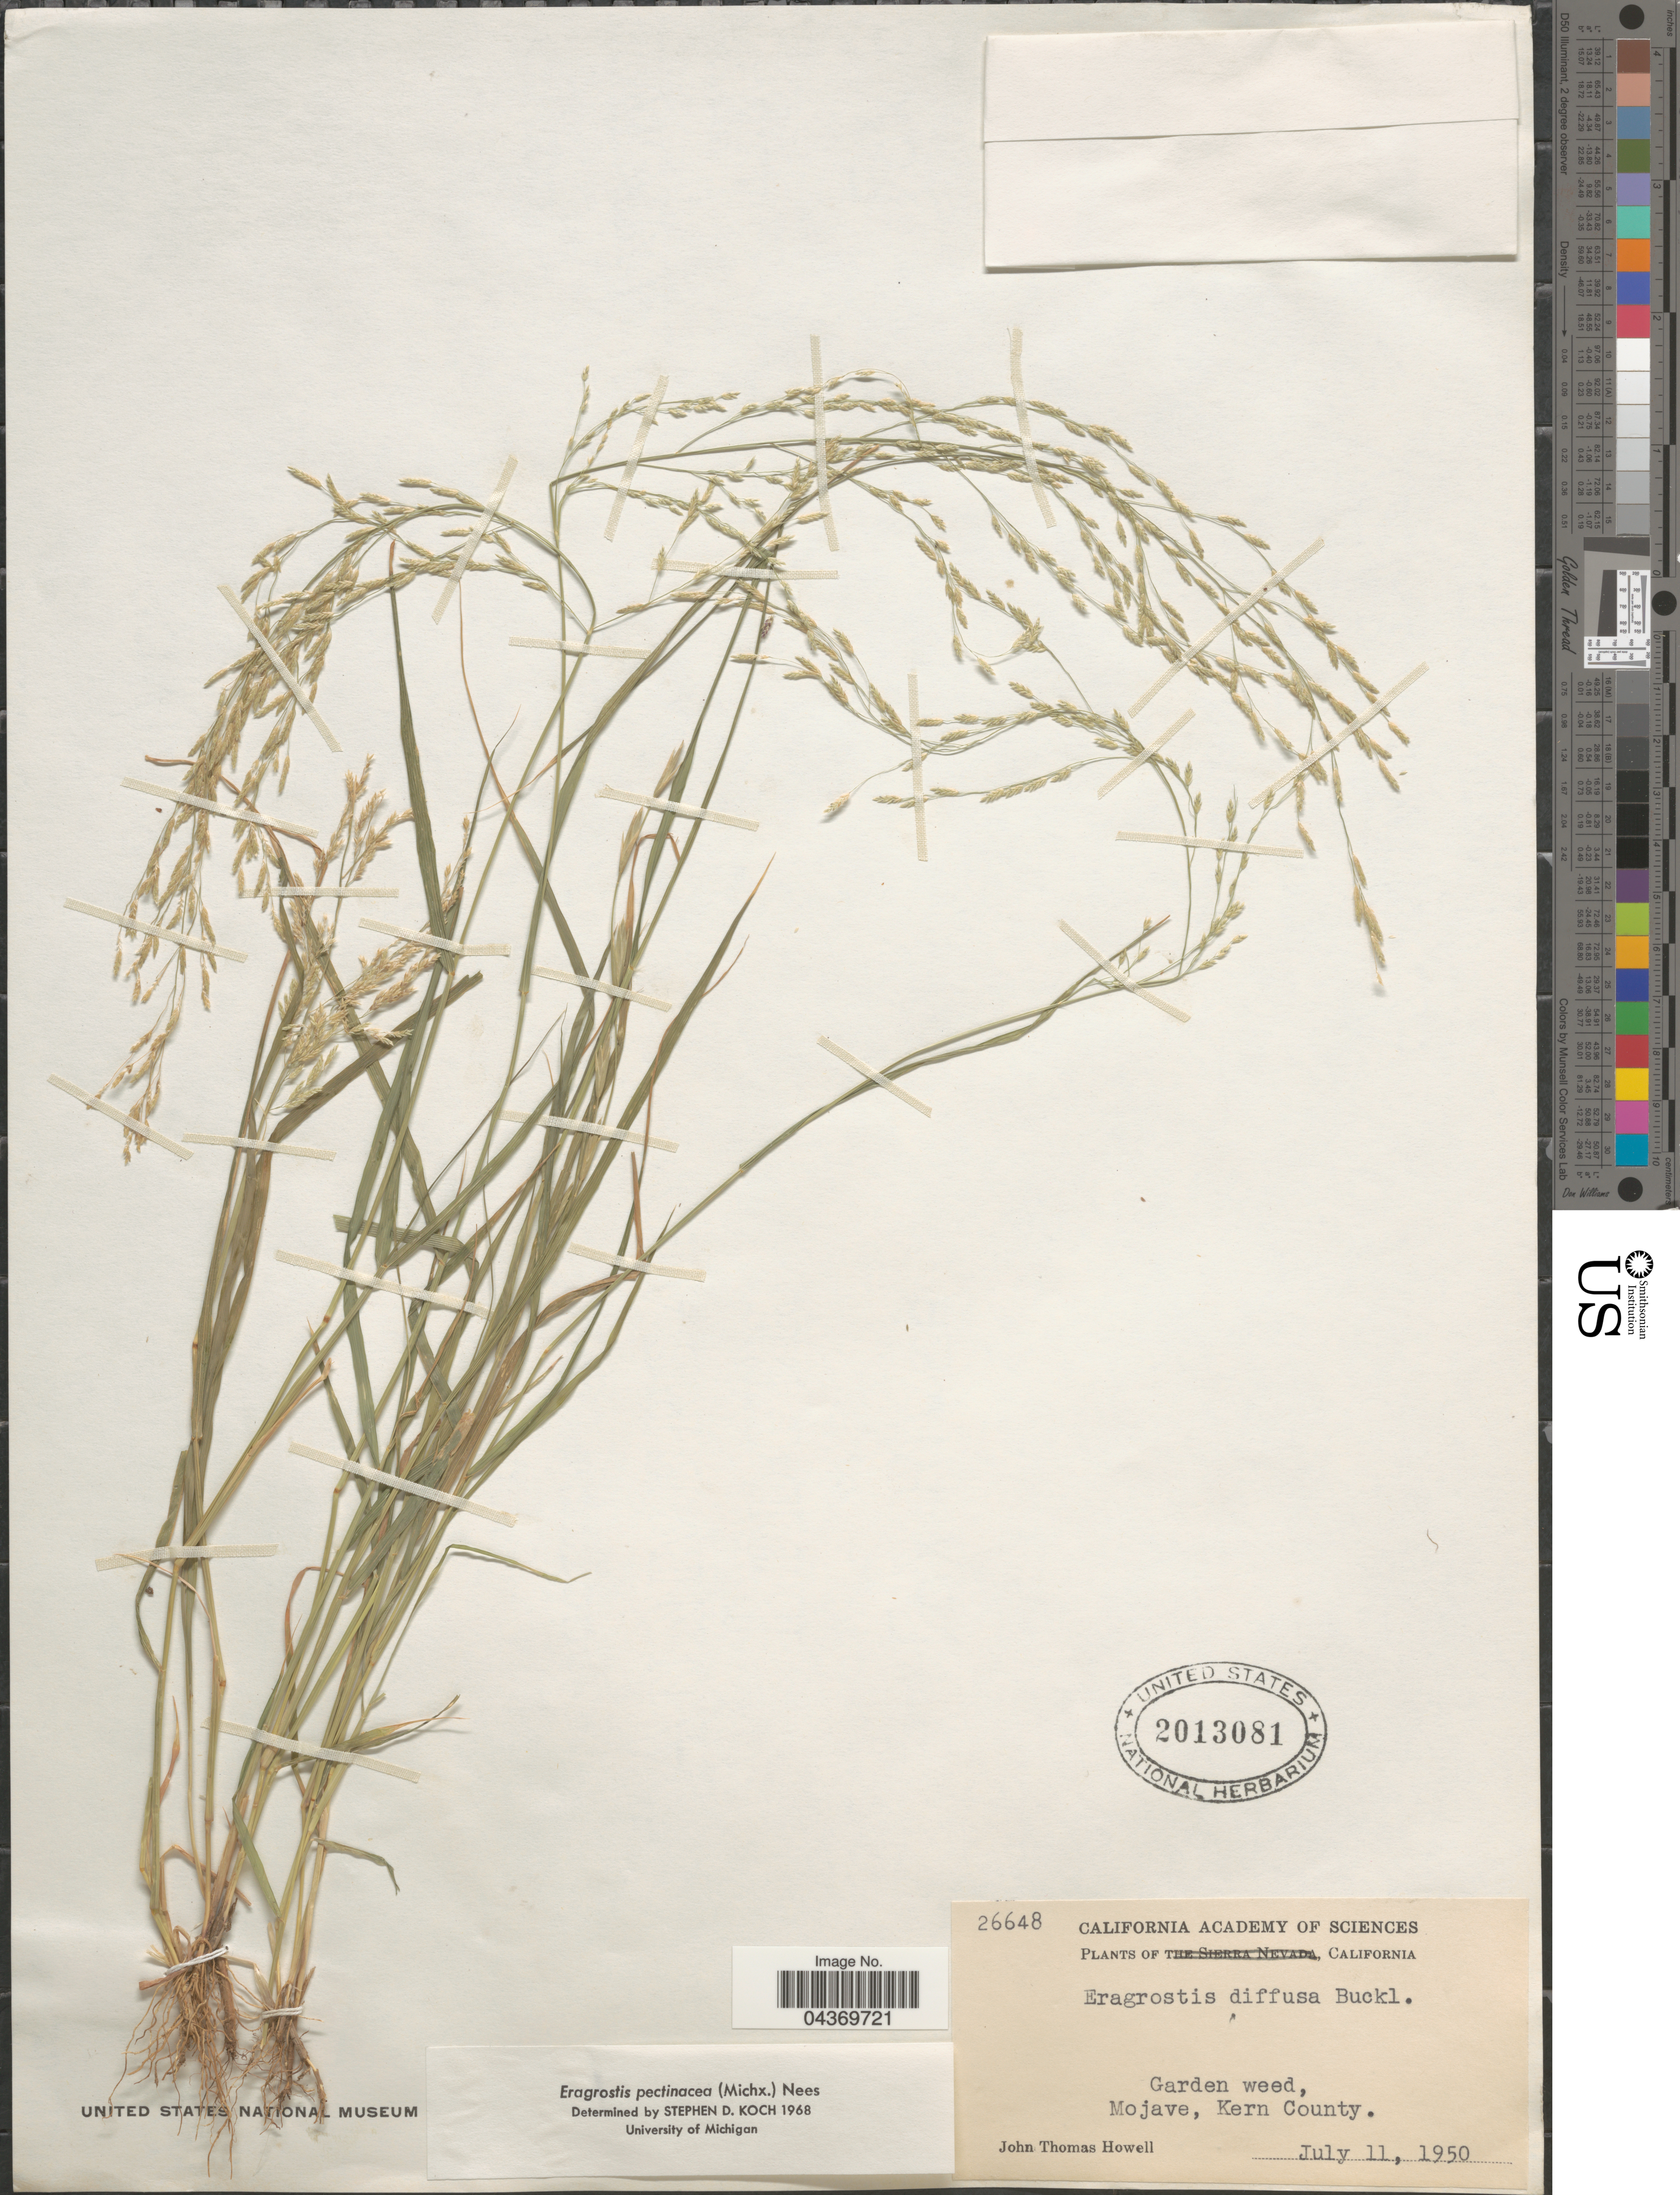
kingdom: Plantae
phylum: Tracheophyta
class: Liliopsida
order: Poales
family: Poaceae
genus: Eragrostis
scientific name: Eragrostis pectinacea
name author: (Michx.) Nees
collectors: J. T. Howell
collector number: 26648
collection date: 1950-07-11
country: United States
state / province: California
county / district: Kern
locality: Garden weed, Mojave, Kern County.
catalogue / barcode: US 2013081